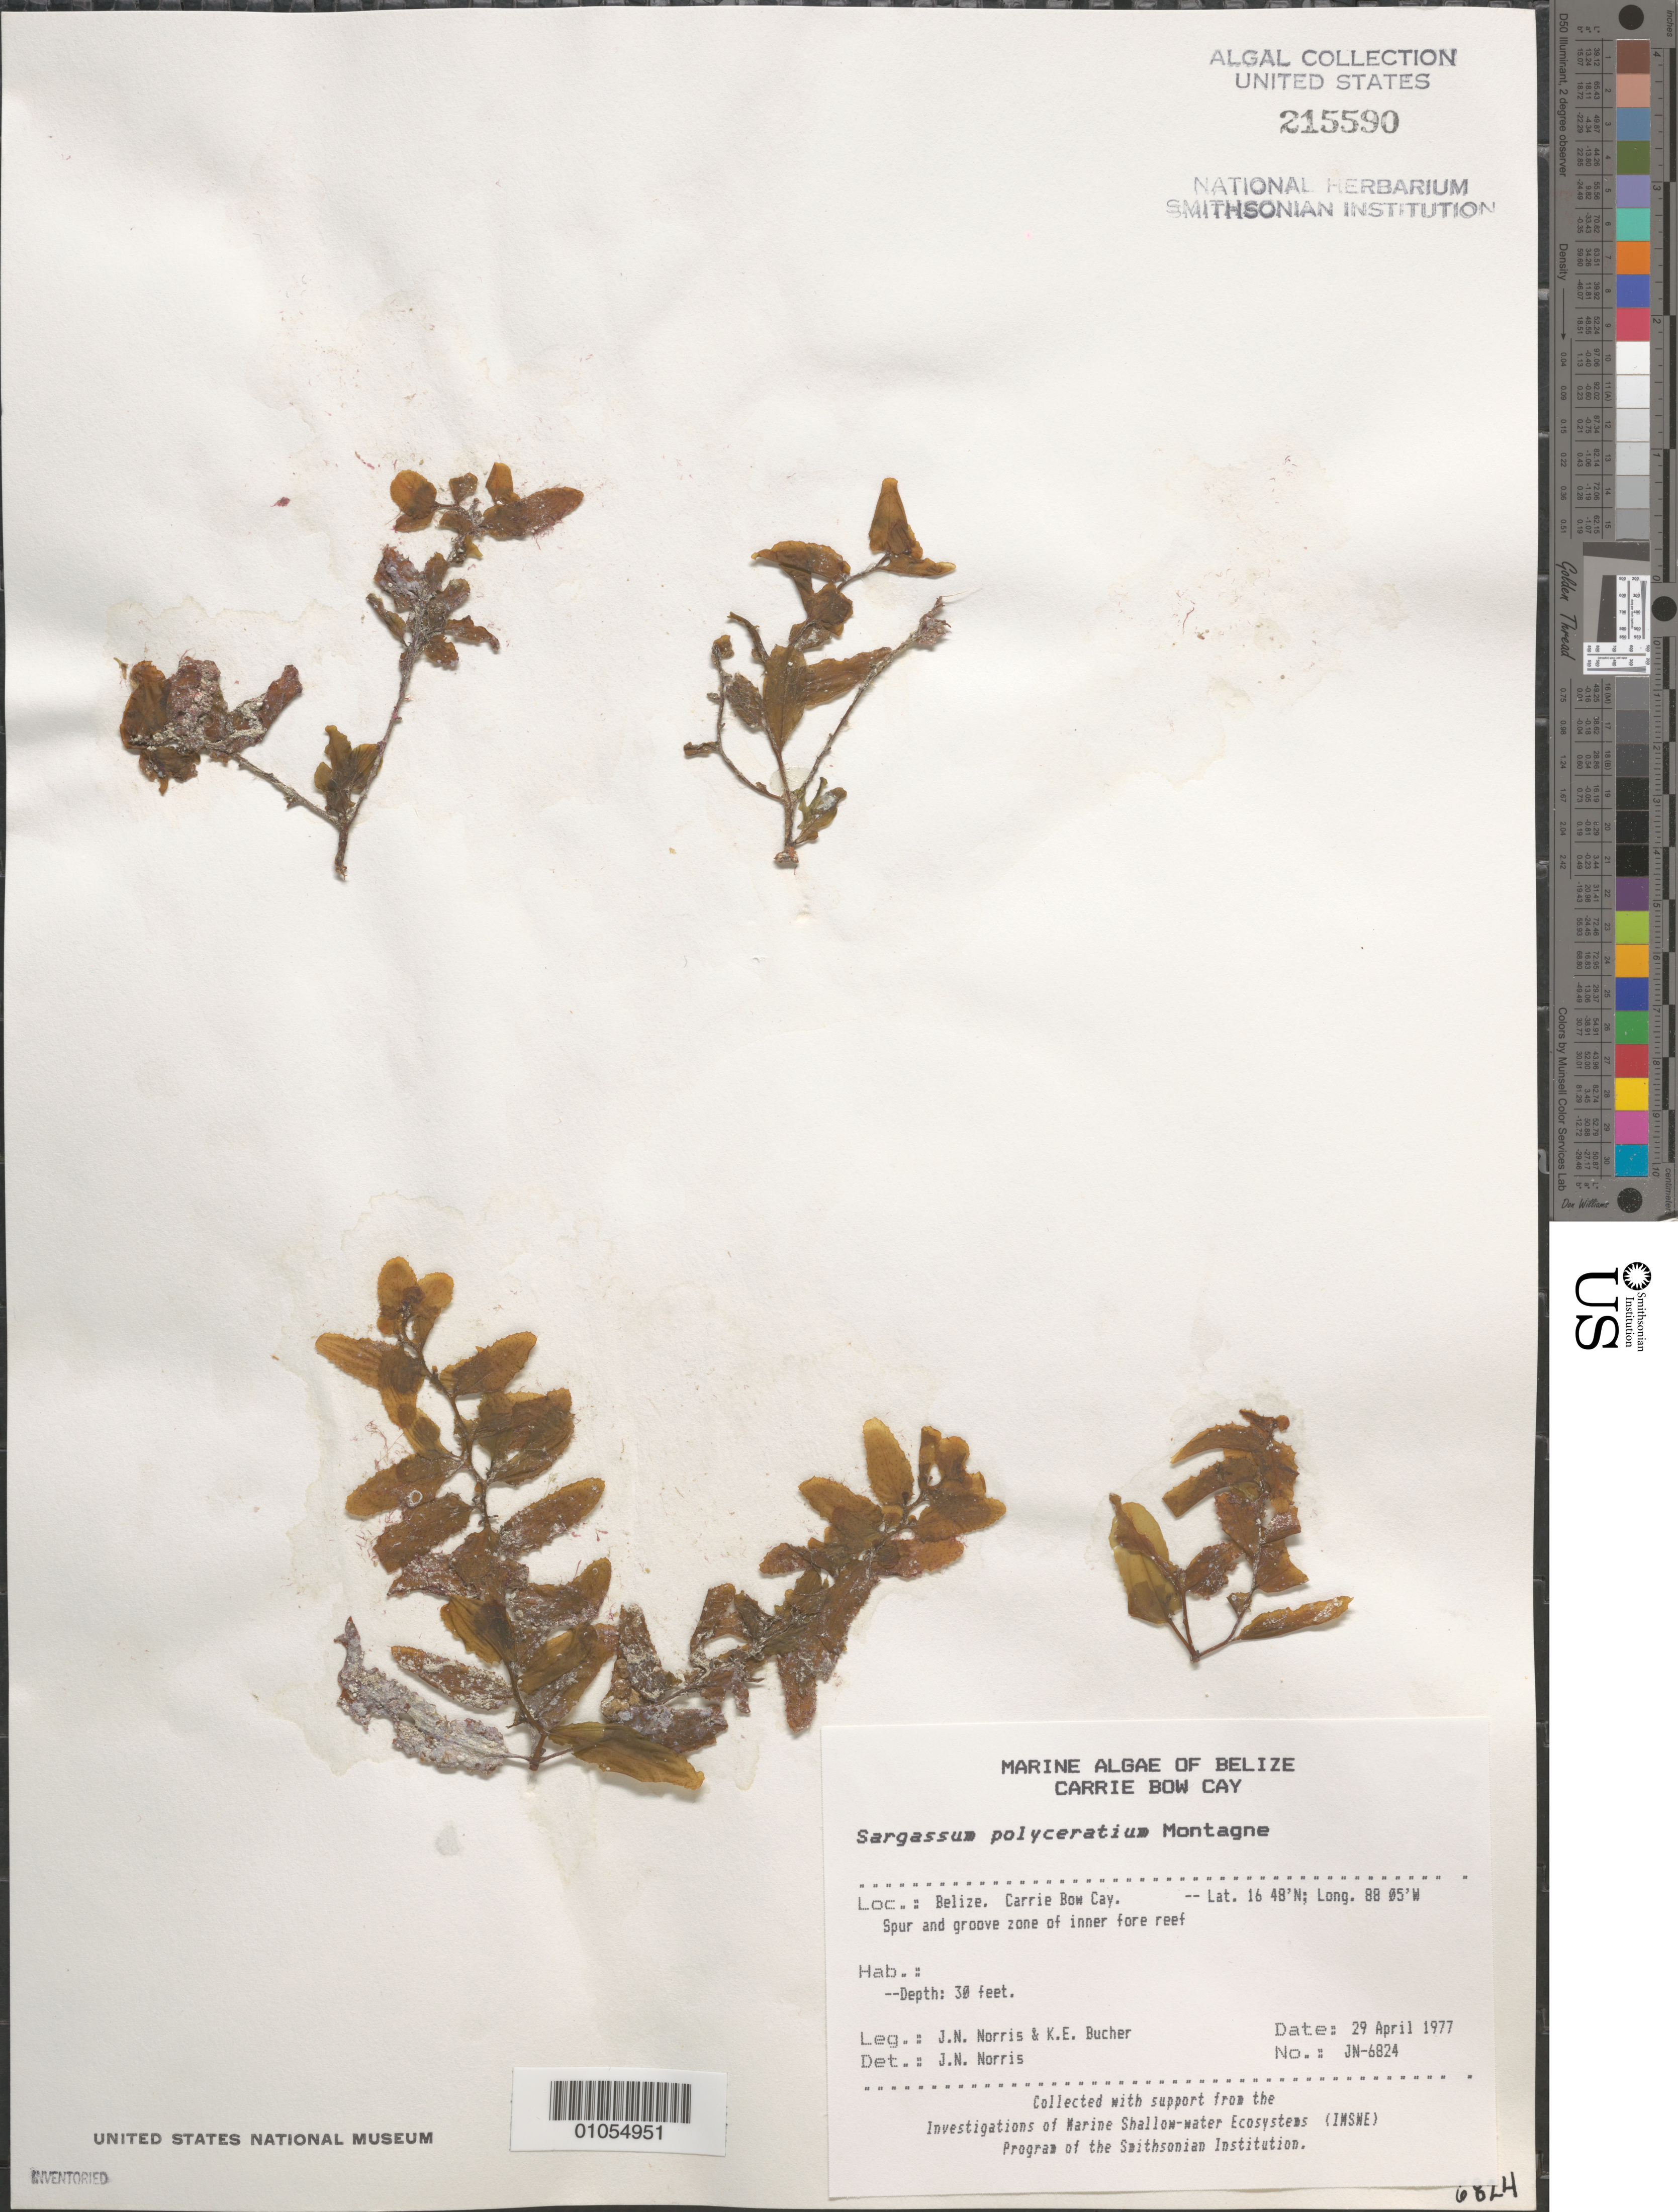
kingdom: Chromista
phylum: Ochrophyta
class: Phaeophyceae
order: Fucales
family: Sargassaceae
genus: Sargassum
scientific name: Sargassum polyceratium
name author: Mont.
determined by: Norris, James N.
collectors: J. N. Norris & K. E. Bucher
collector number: JN-6824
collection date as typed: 29 Apr 1977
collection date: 1977-04-29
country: Belize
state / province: Stann Creek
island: Carrie Bow Cay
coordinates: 16 48'N, 88 05'W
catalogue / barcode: US 215590